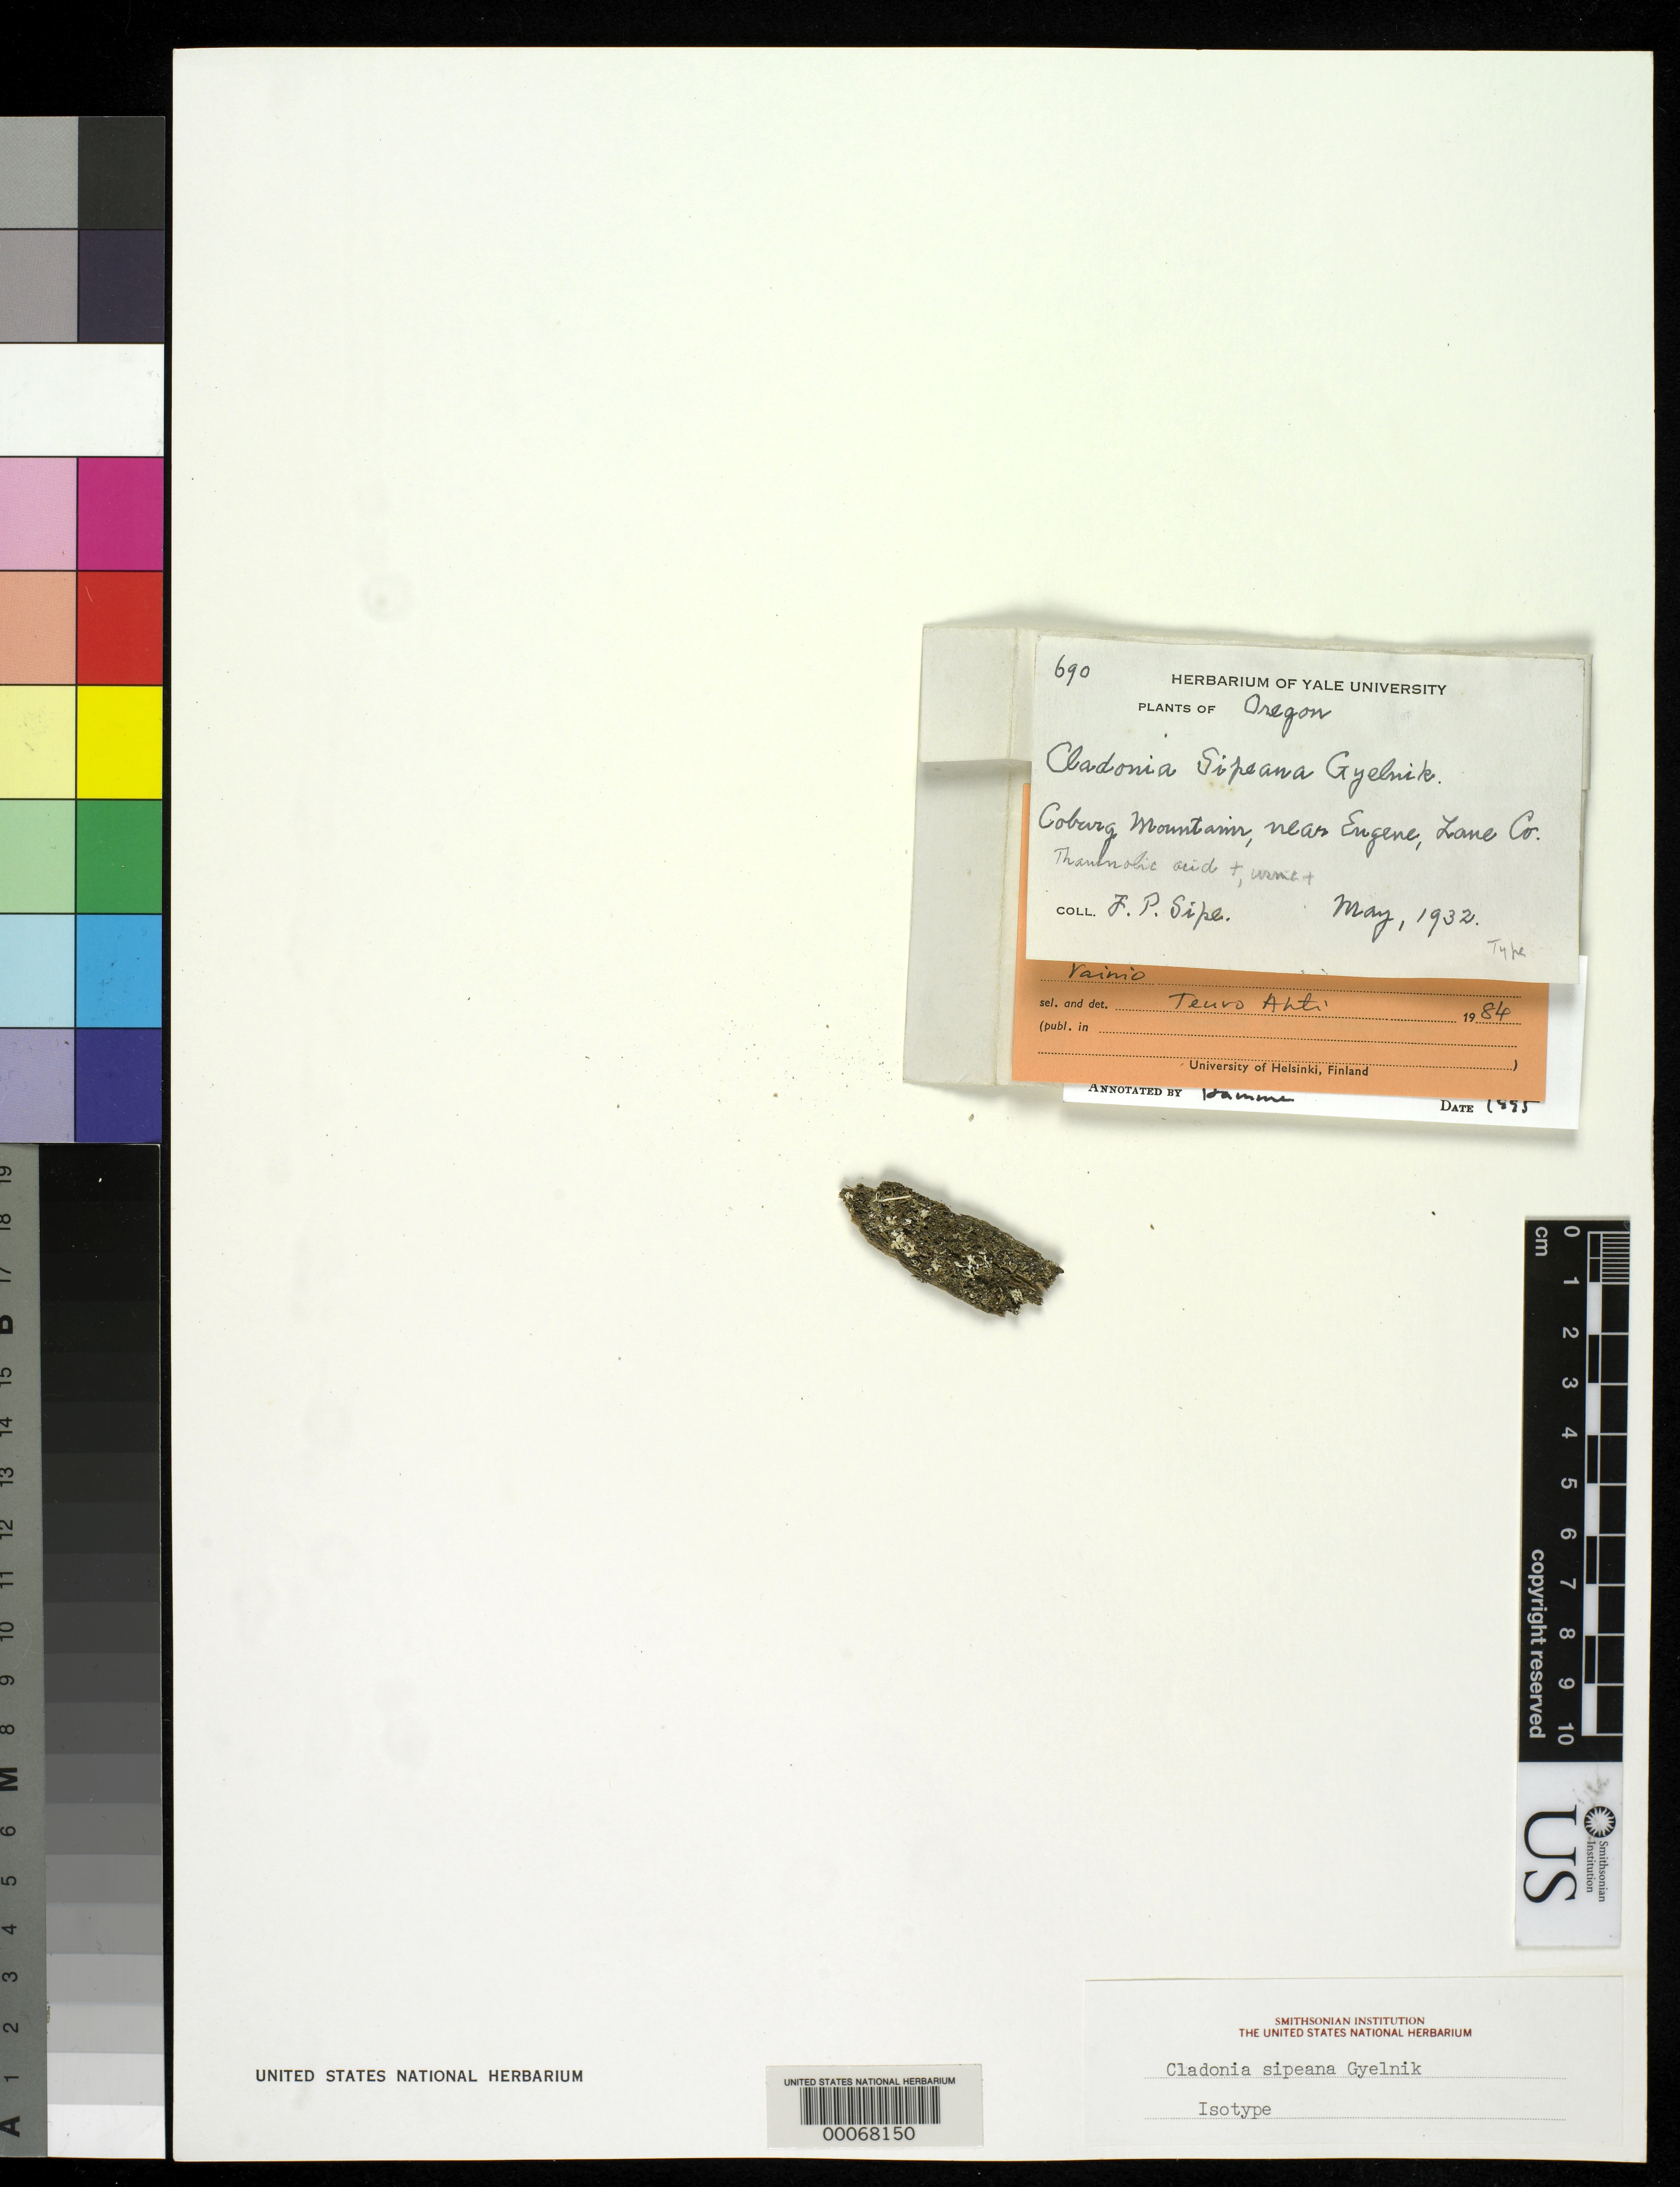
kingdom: Fungi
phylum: Ascomycota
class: Lecanoromycetes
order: Lecanorales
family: Cladoniaceae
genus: Cladonia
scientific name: Cladonia sipeana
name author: Gyeln.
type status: Isotype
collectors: F. Sipe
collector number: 690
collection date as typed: May 1932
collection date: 1932-05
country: United States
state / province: Oregon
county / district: Lane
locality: Coburg Mtns., near Eugene.